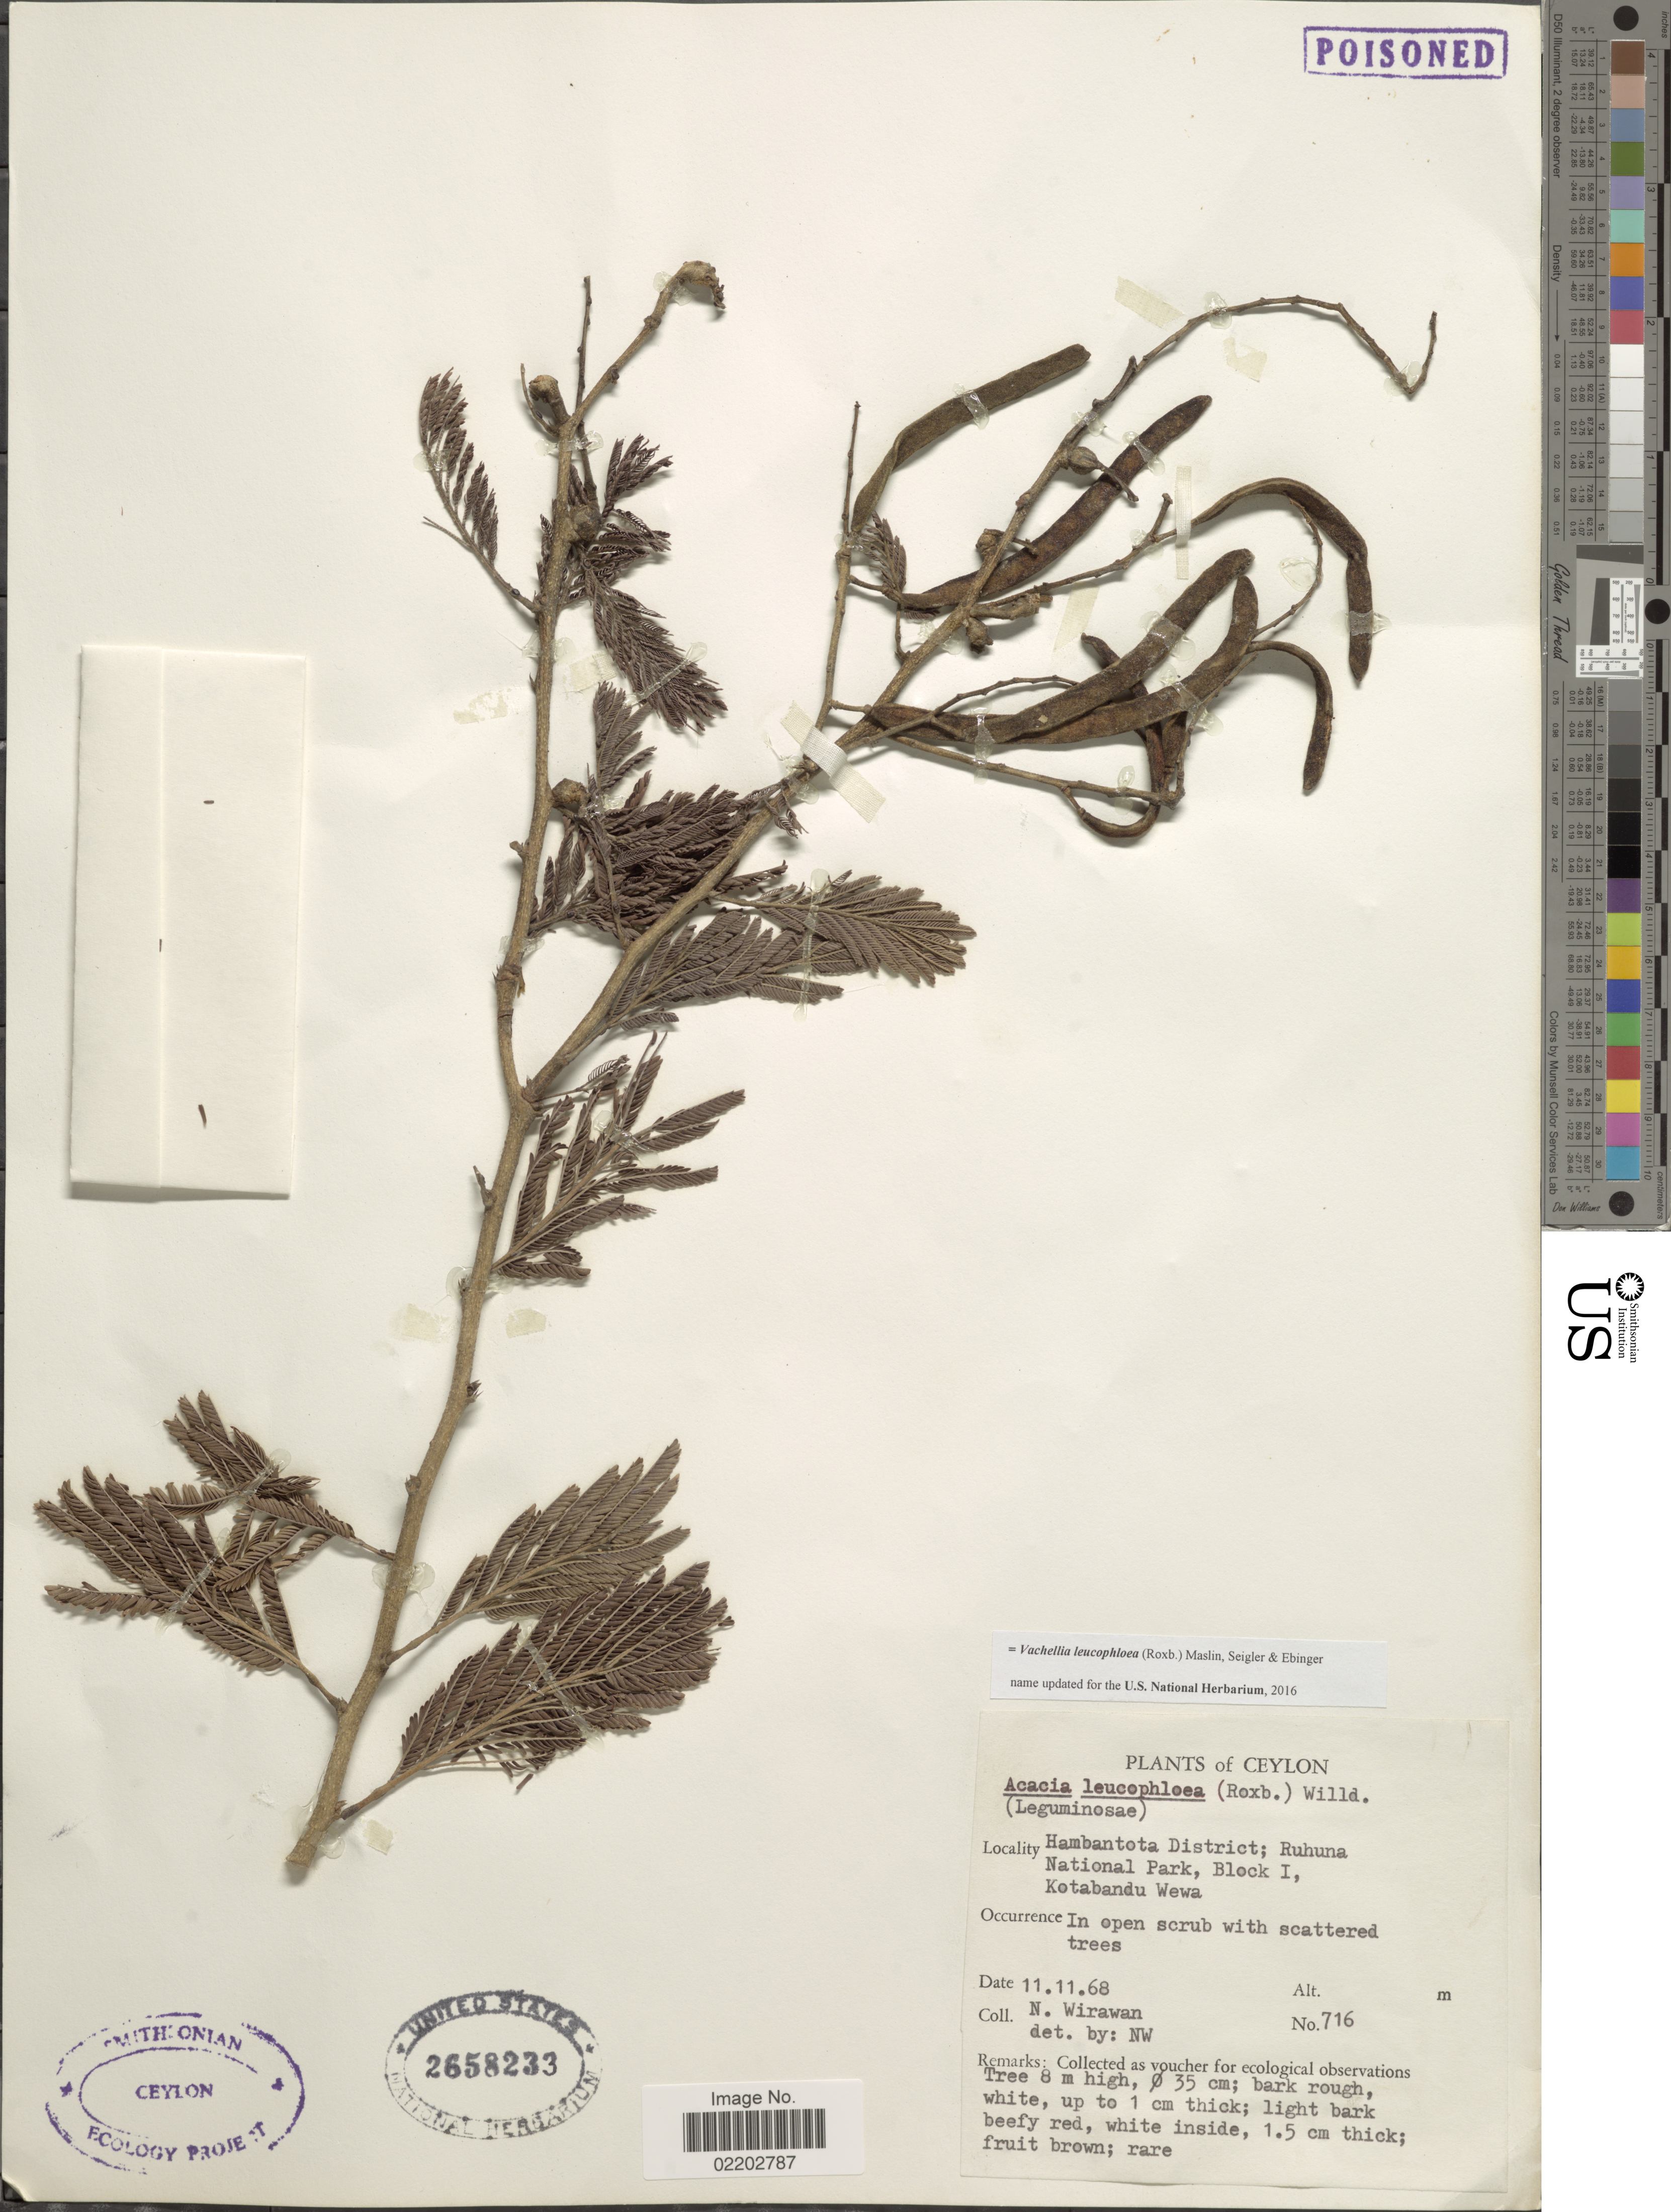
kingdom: Plantae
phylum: Tracheophyta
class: Magnoliopsida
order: Fabales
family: Fabaceae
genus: Vachellia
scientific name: Vachellia leucophloea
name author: (Roxb.) Maslin et al.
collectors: N. Wirawan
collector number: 716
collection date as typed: Transcribed d/m/y: 11/11/68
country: Sri Lanka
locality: Hambantota District; Ruhuna National Park, Block 1, Kotabandu Wewa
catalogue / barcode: US 2658233